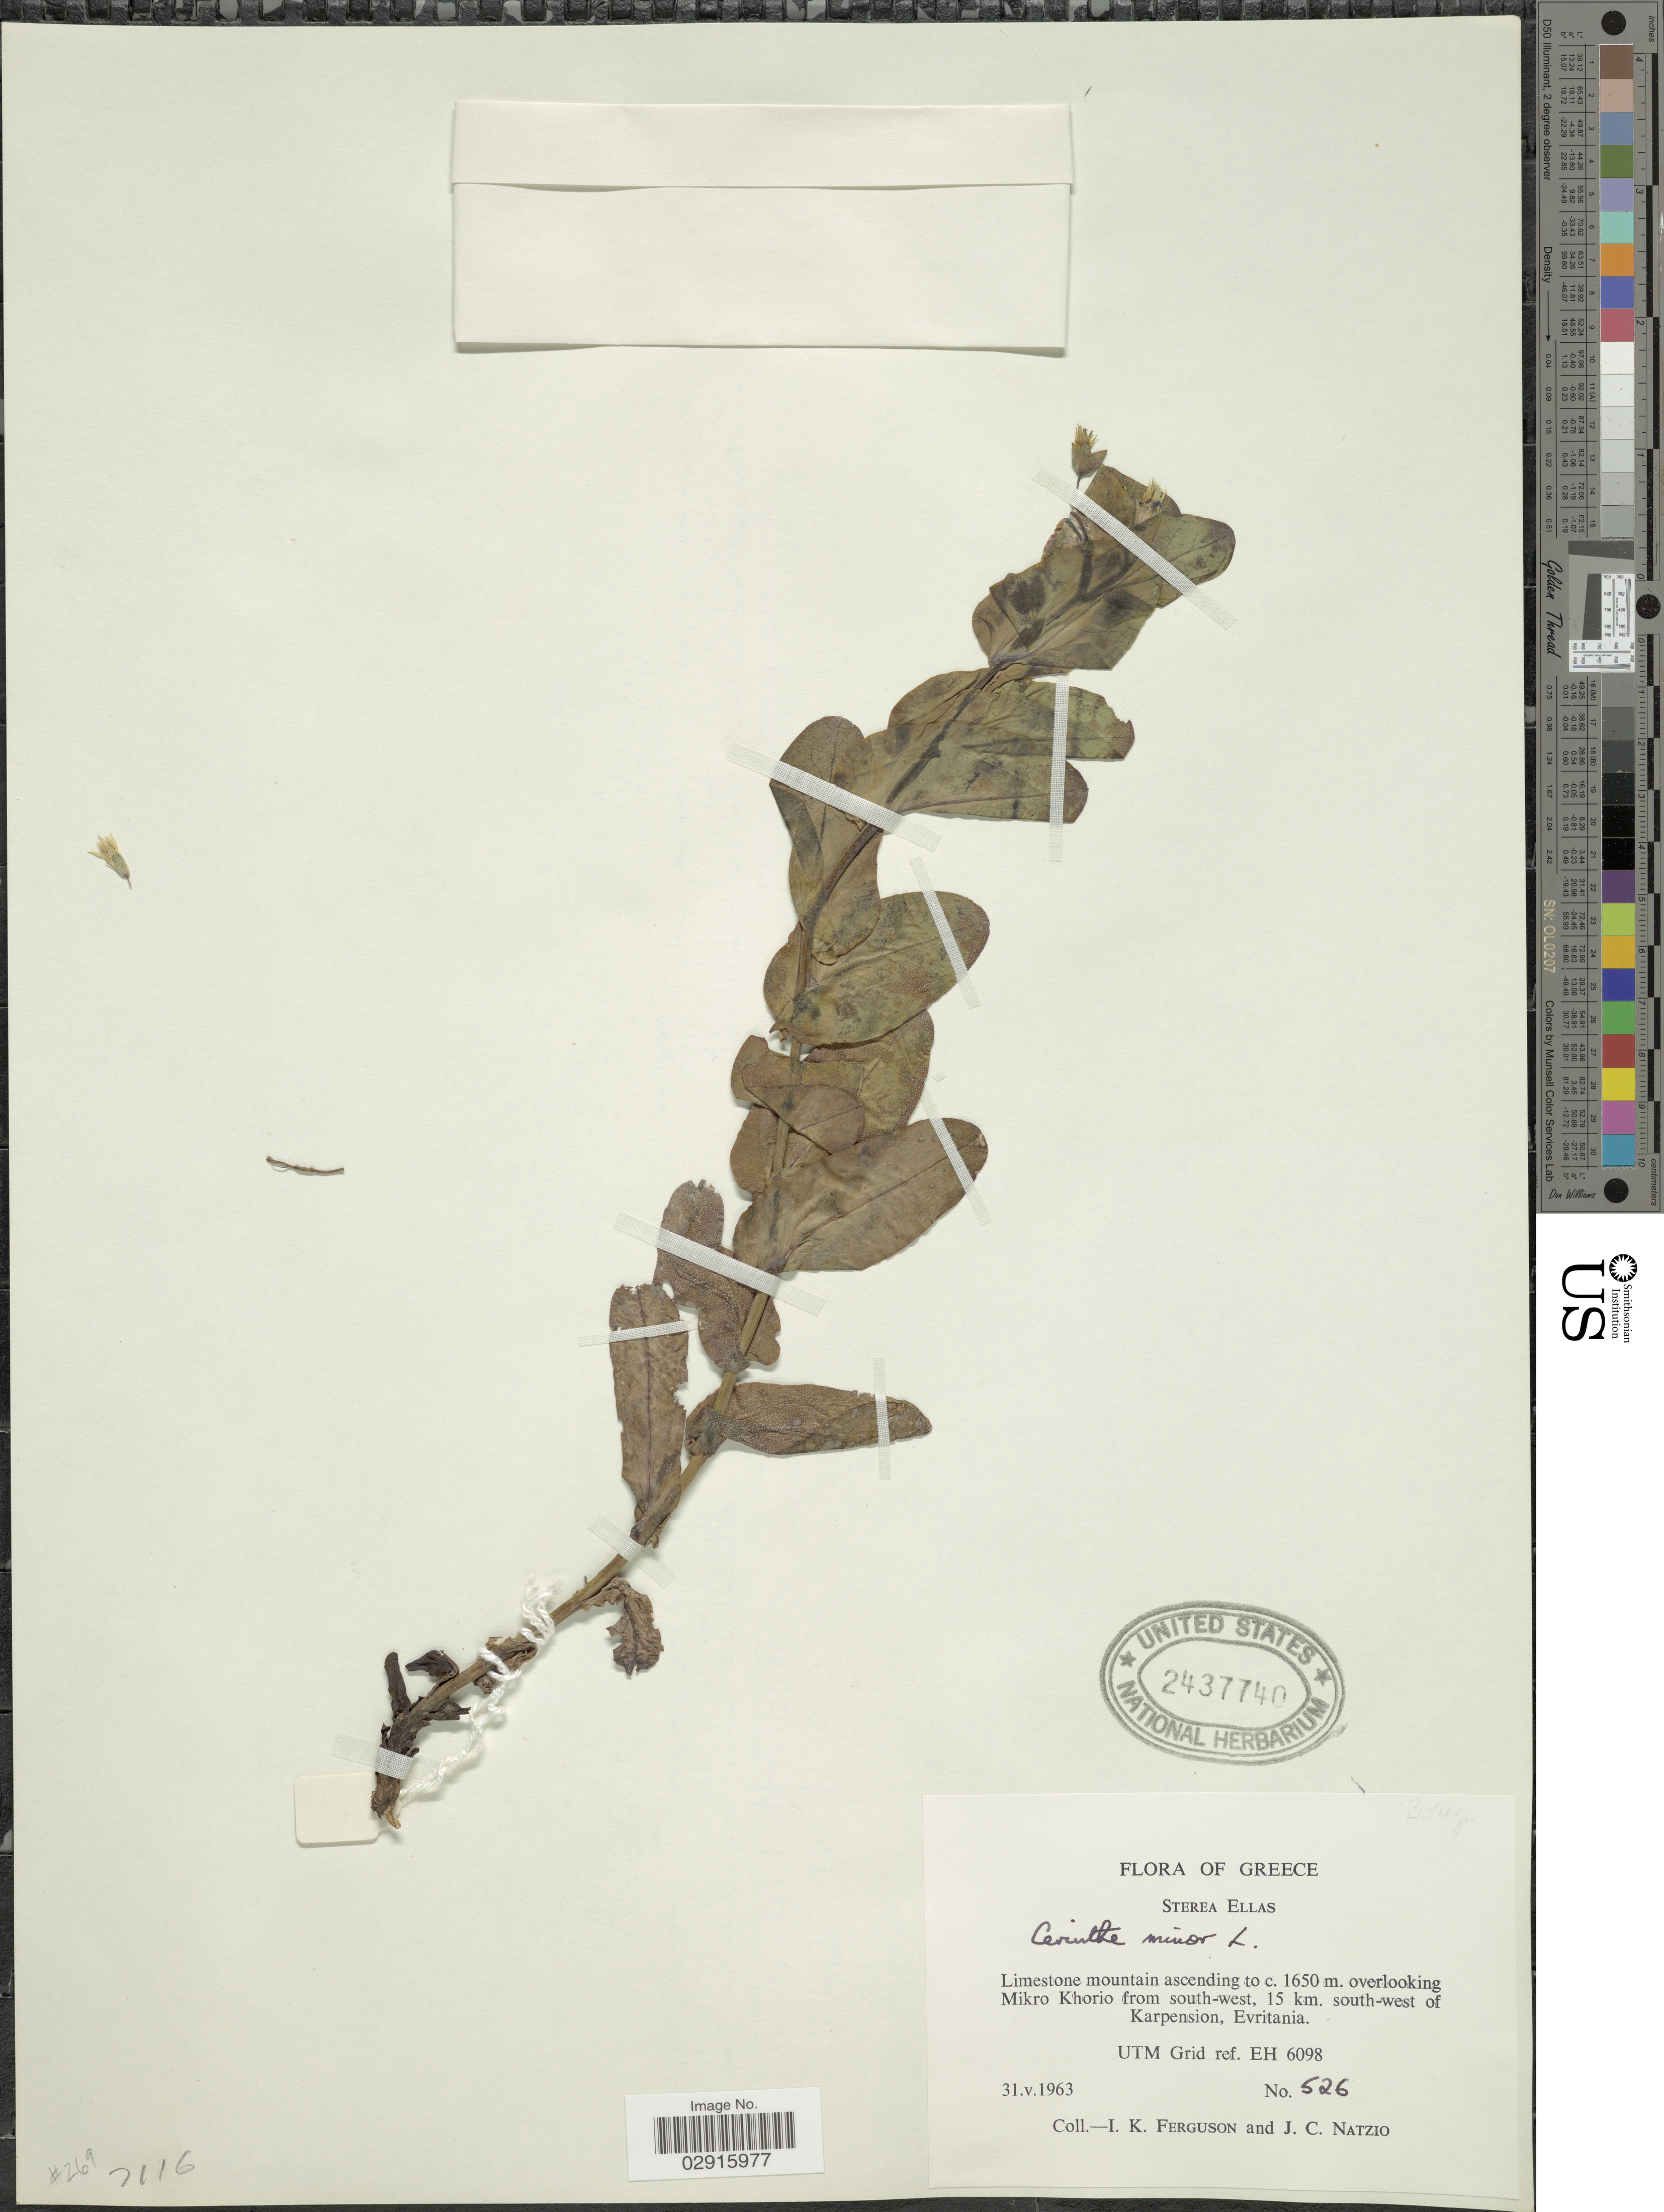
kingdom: Plantae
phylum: Tracheophyta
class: Magnoliopsida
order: Boraginales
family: Boraginaceae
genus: Cerinthe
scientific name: Cerinthe minor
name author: L.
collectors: I. K. Ferguson & J. Natzio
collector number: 526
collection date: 1963-05-31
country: Greece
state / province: Central Greece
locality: Sterea Ellas, Limestone mountain ascending to c. 1650 m. overlooking Mikro Khorio from south-west, 15 km. south-west of Karpension, Evritania.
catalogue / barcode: US 2437740